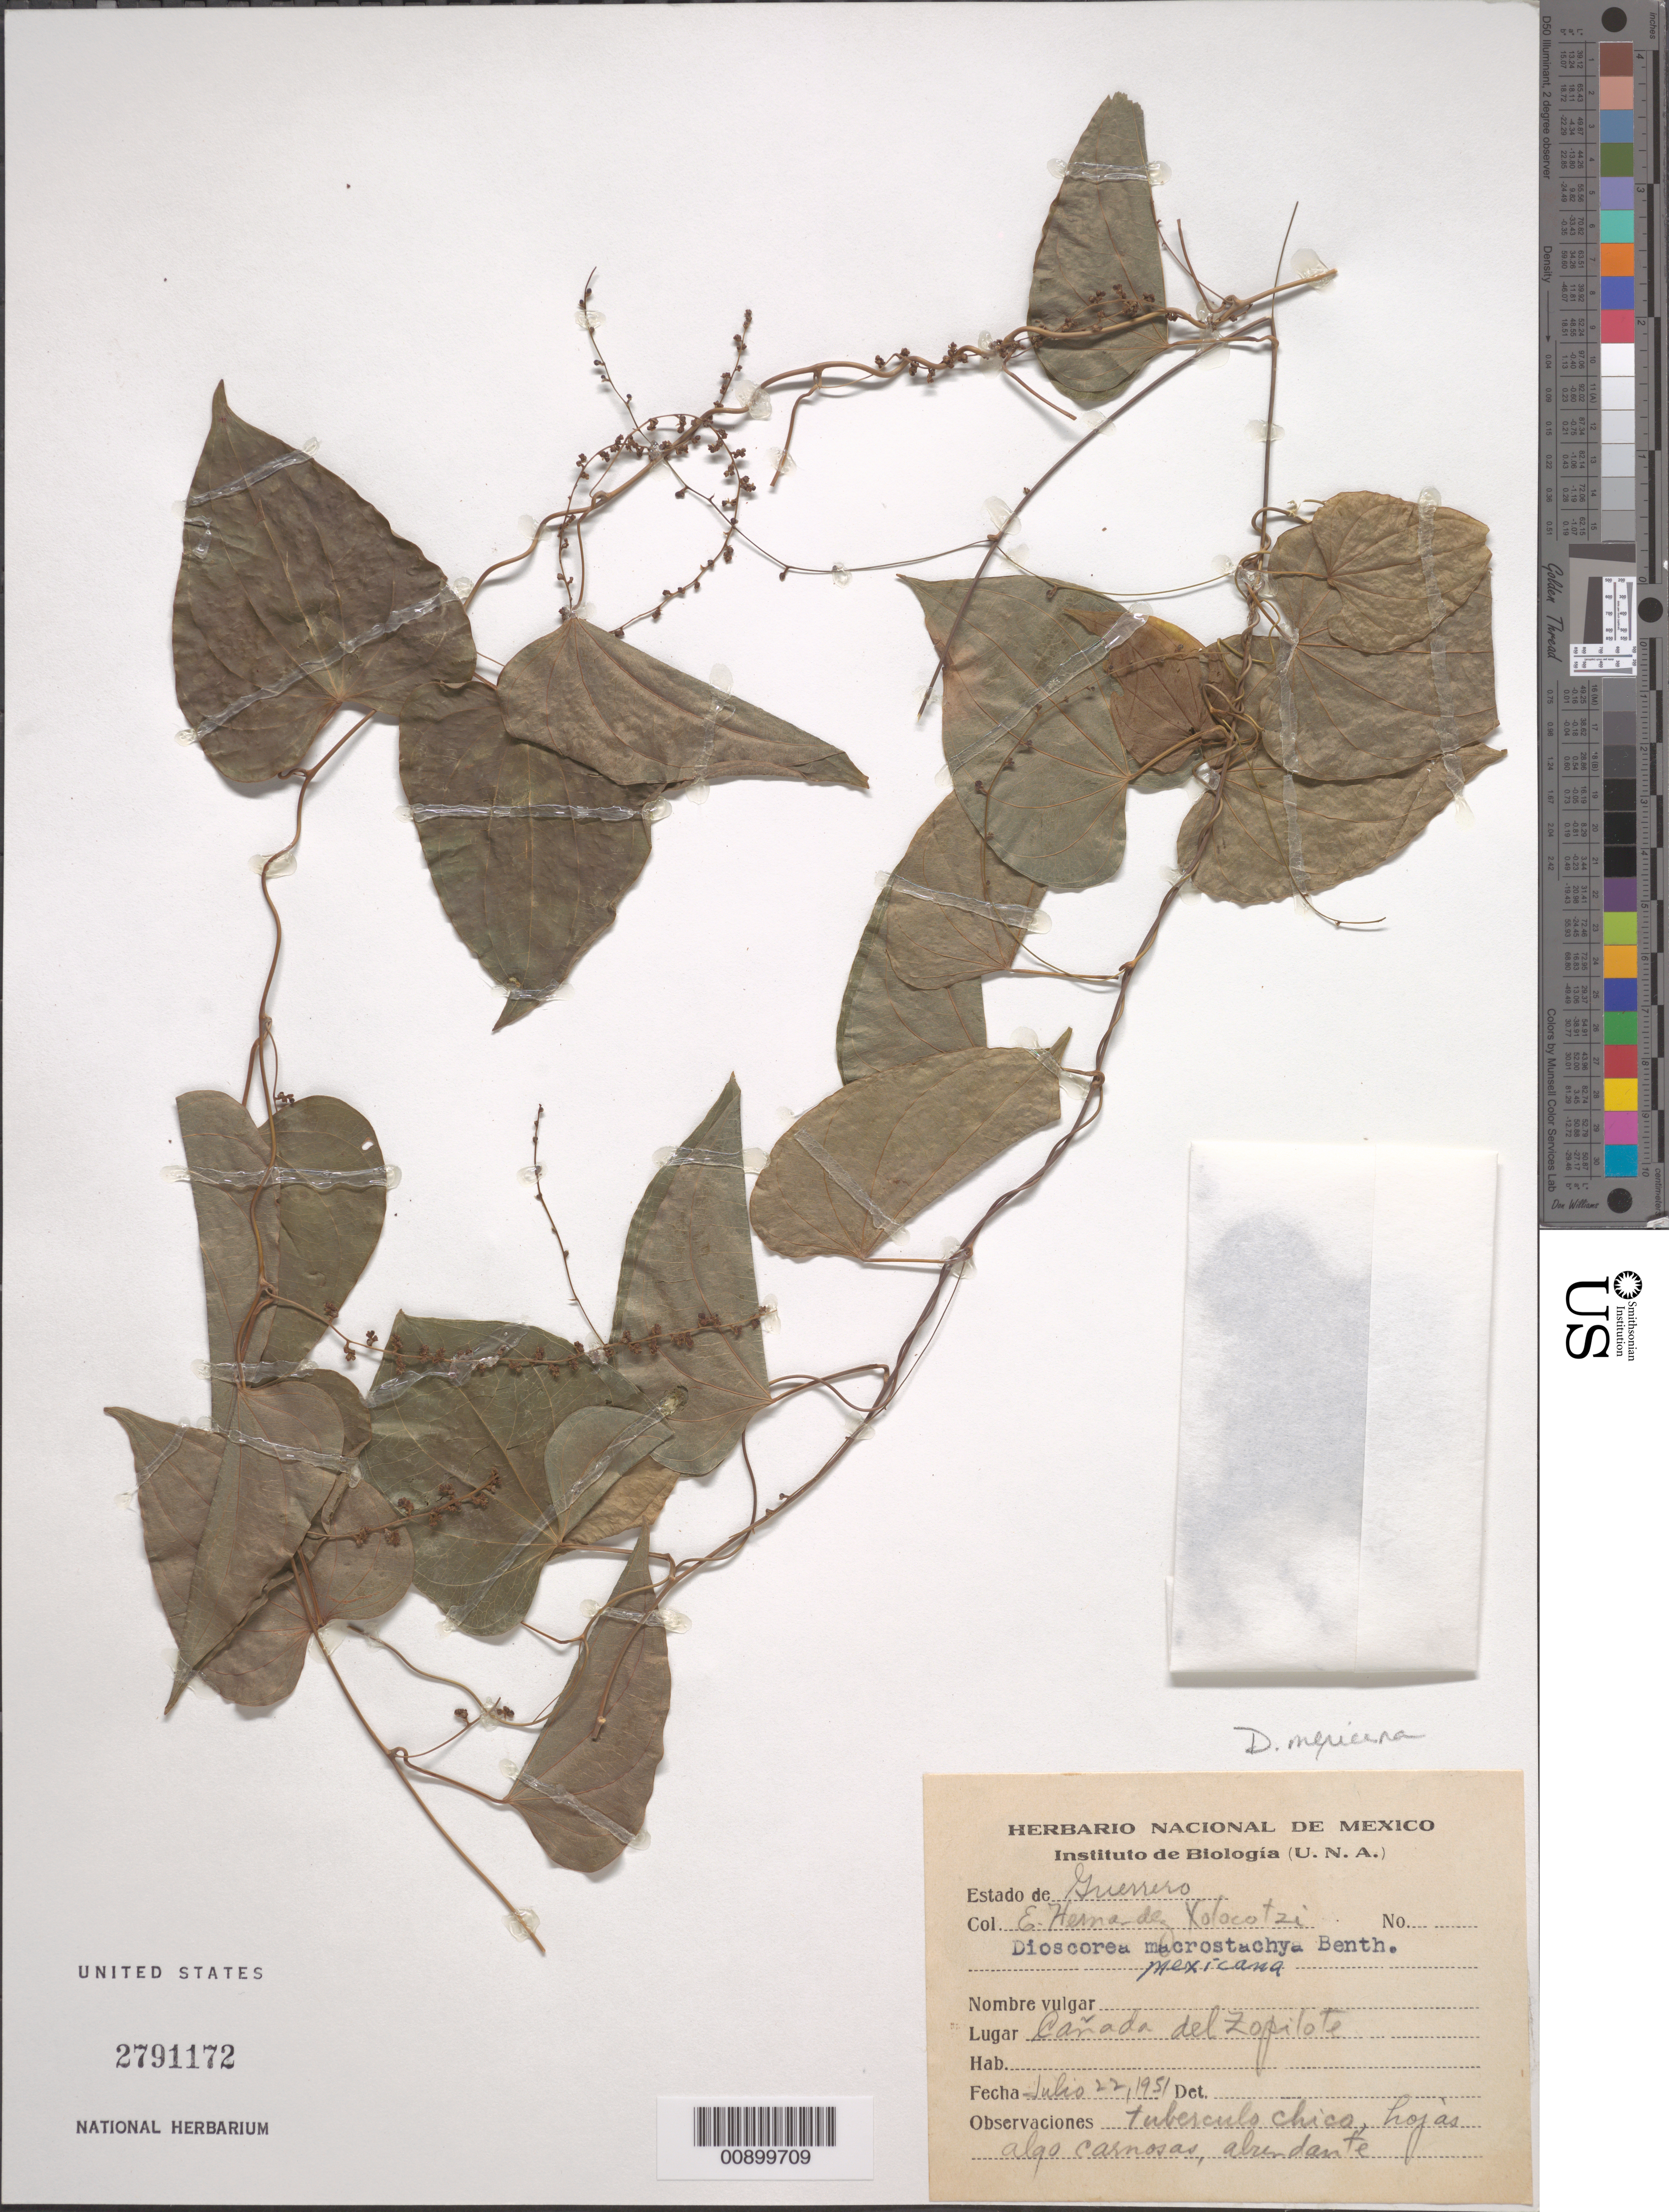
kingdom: Plantae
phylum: Tracheophyta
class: Liliopsida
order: Dioscoreales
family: Dioscoreaceae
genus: Dioscorea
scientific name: Dioscorea mexicana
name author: Scheidw.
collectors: E. I. Hernández-X.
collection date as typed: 22 Jul 1951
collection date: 1951-07-22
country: Mexico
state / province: Guerrero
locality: Cañada del Zopilote. Estado de Guerrero.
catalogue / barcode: US 2791172